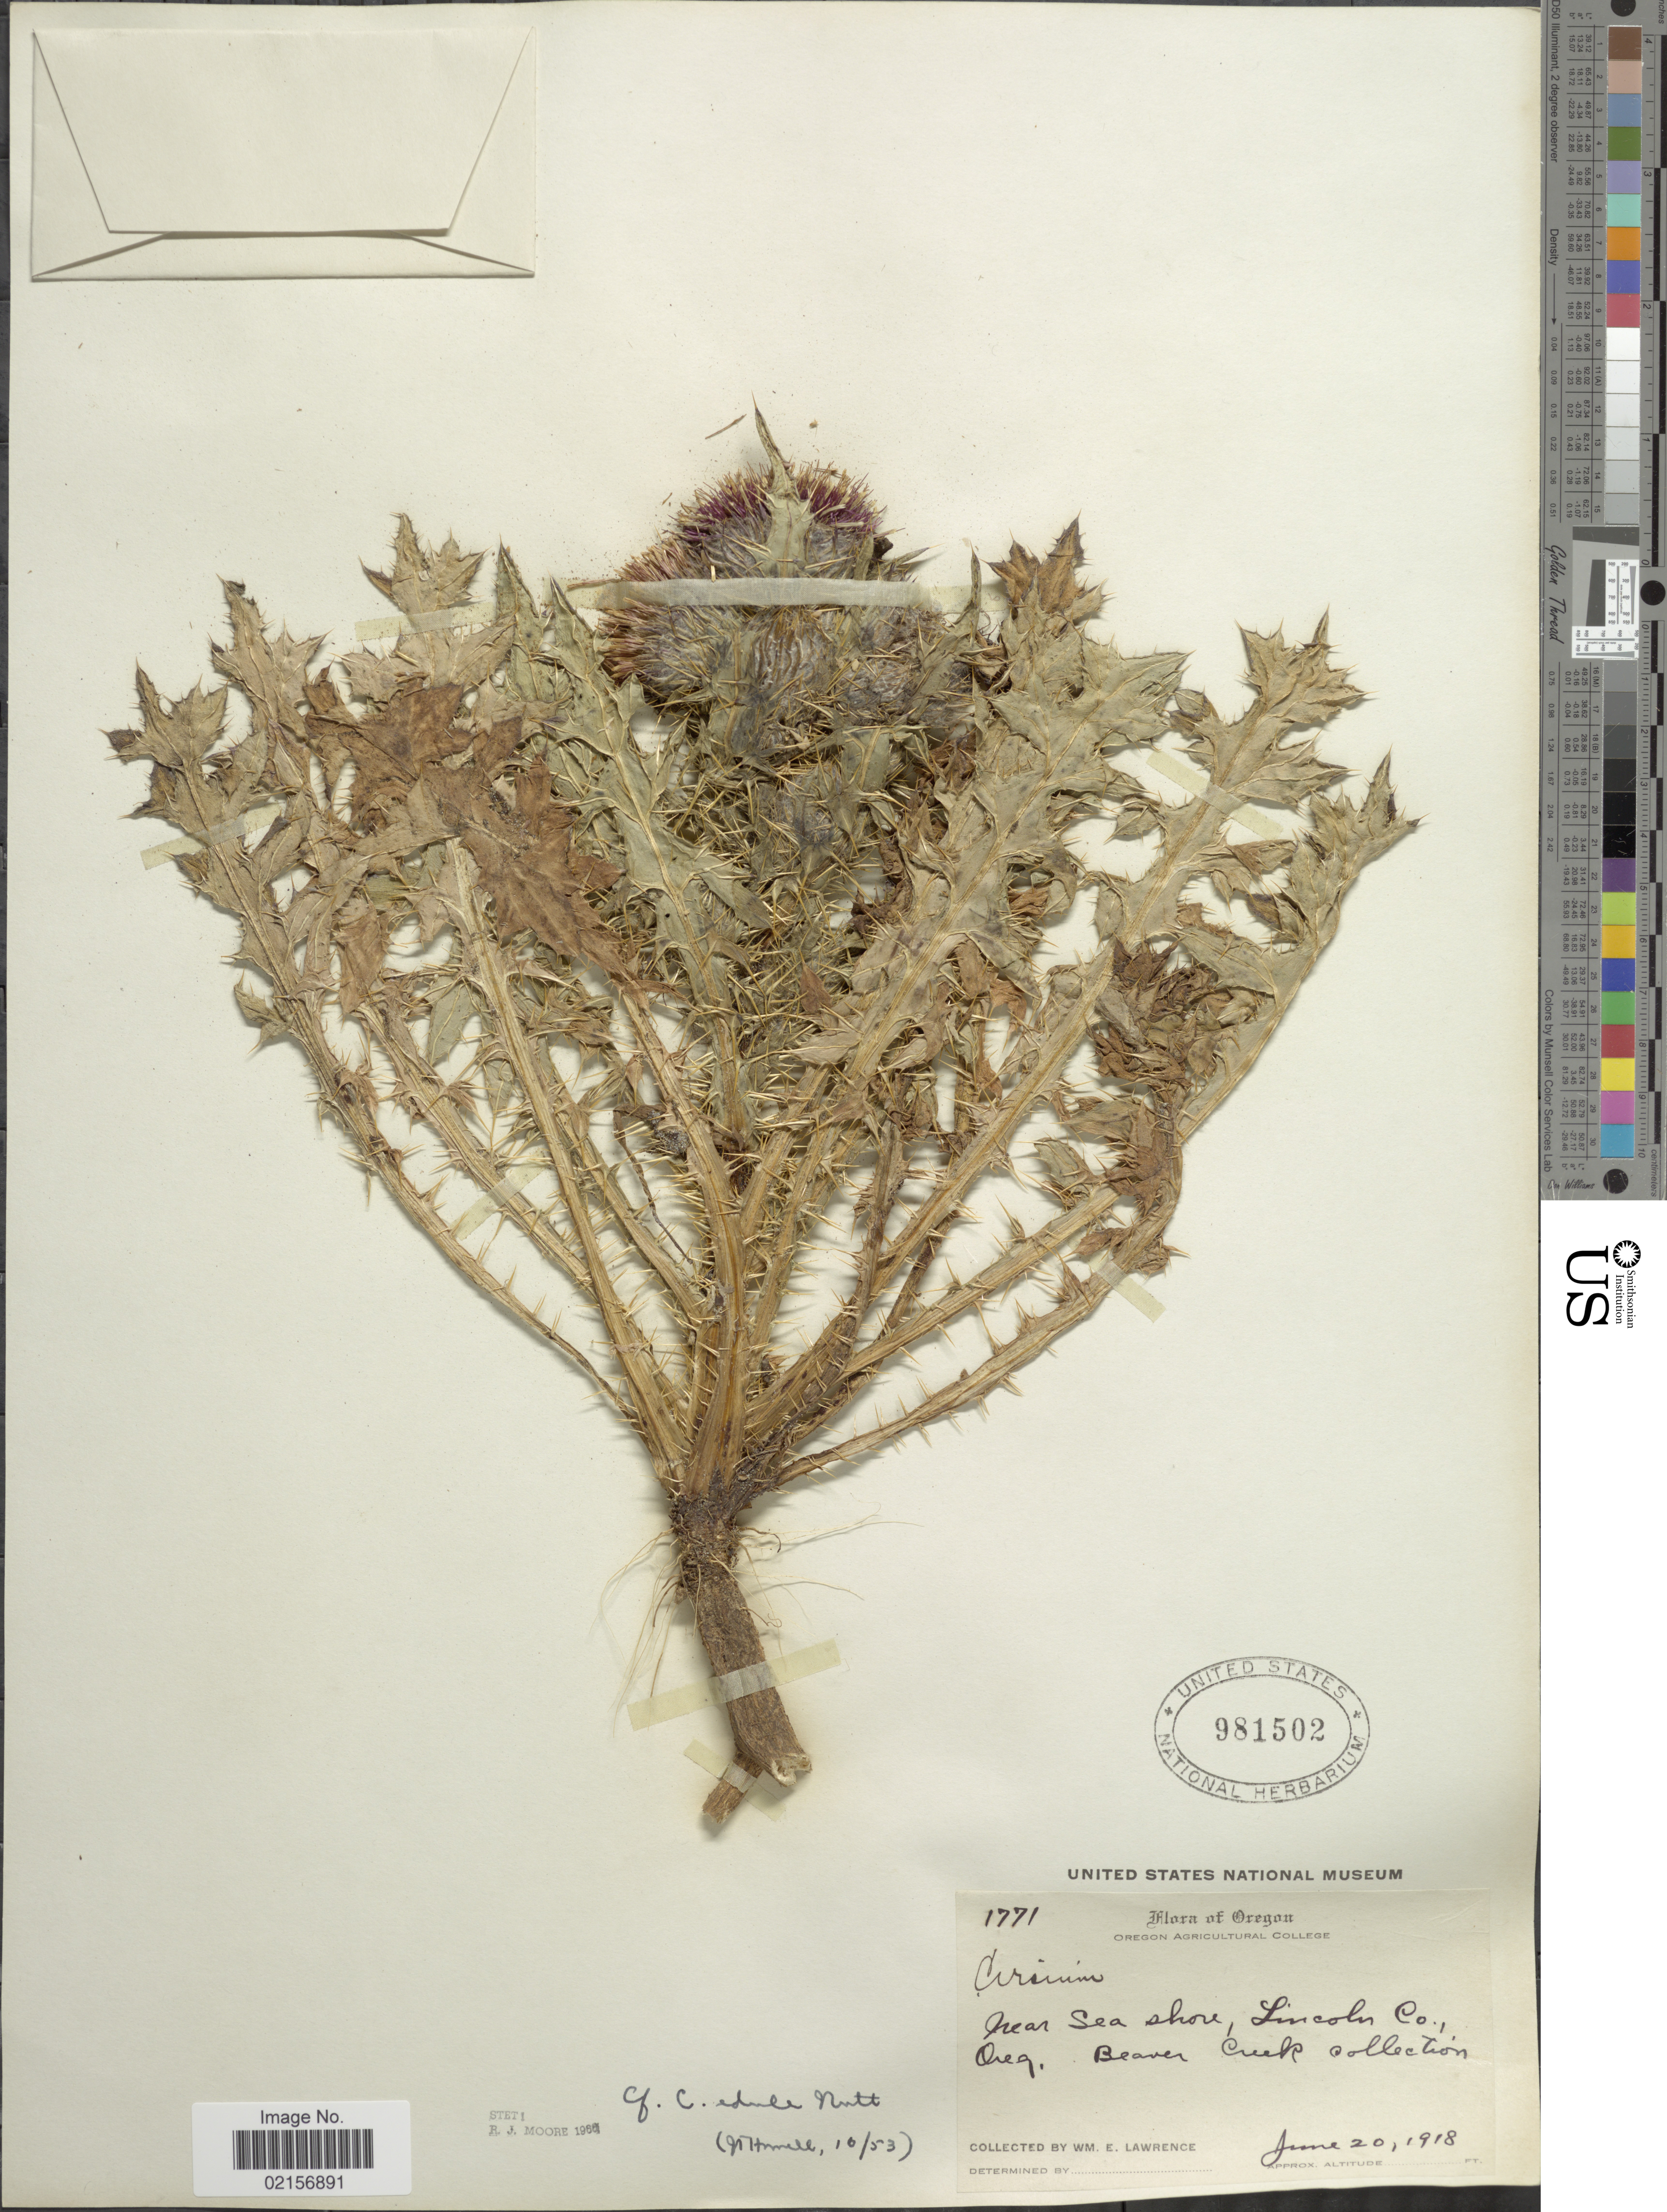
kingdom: Plantae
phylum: Tracheophyta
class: Magnoliopsida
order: Asterales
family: Asteraceae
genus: Cirsium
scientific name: Cirsium edule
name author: Nutt.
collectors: W. Lawrence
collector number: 1771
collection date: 1918-06-20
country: United States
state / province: Oregon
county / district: Lincoln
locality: Near sea shore, Lincoln Co., Beaver Creek collection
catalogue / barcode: US 981502